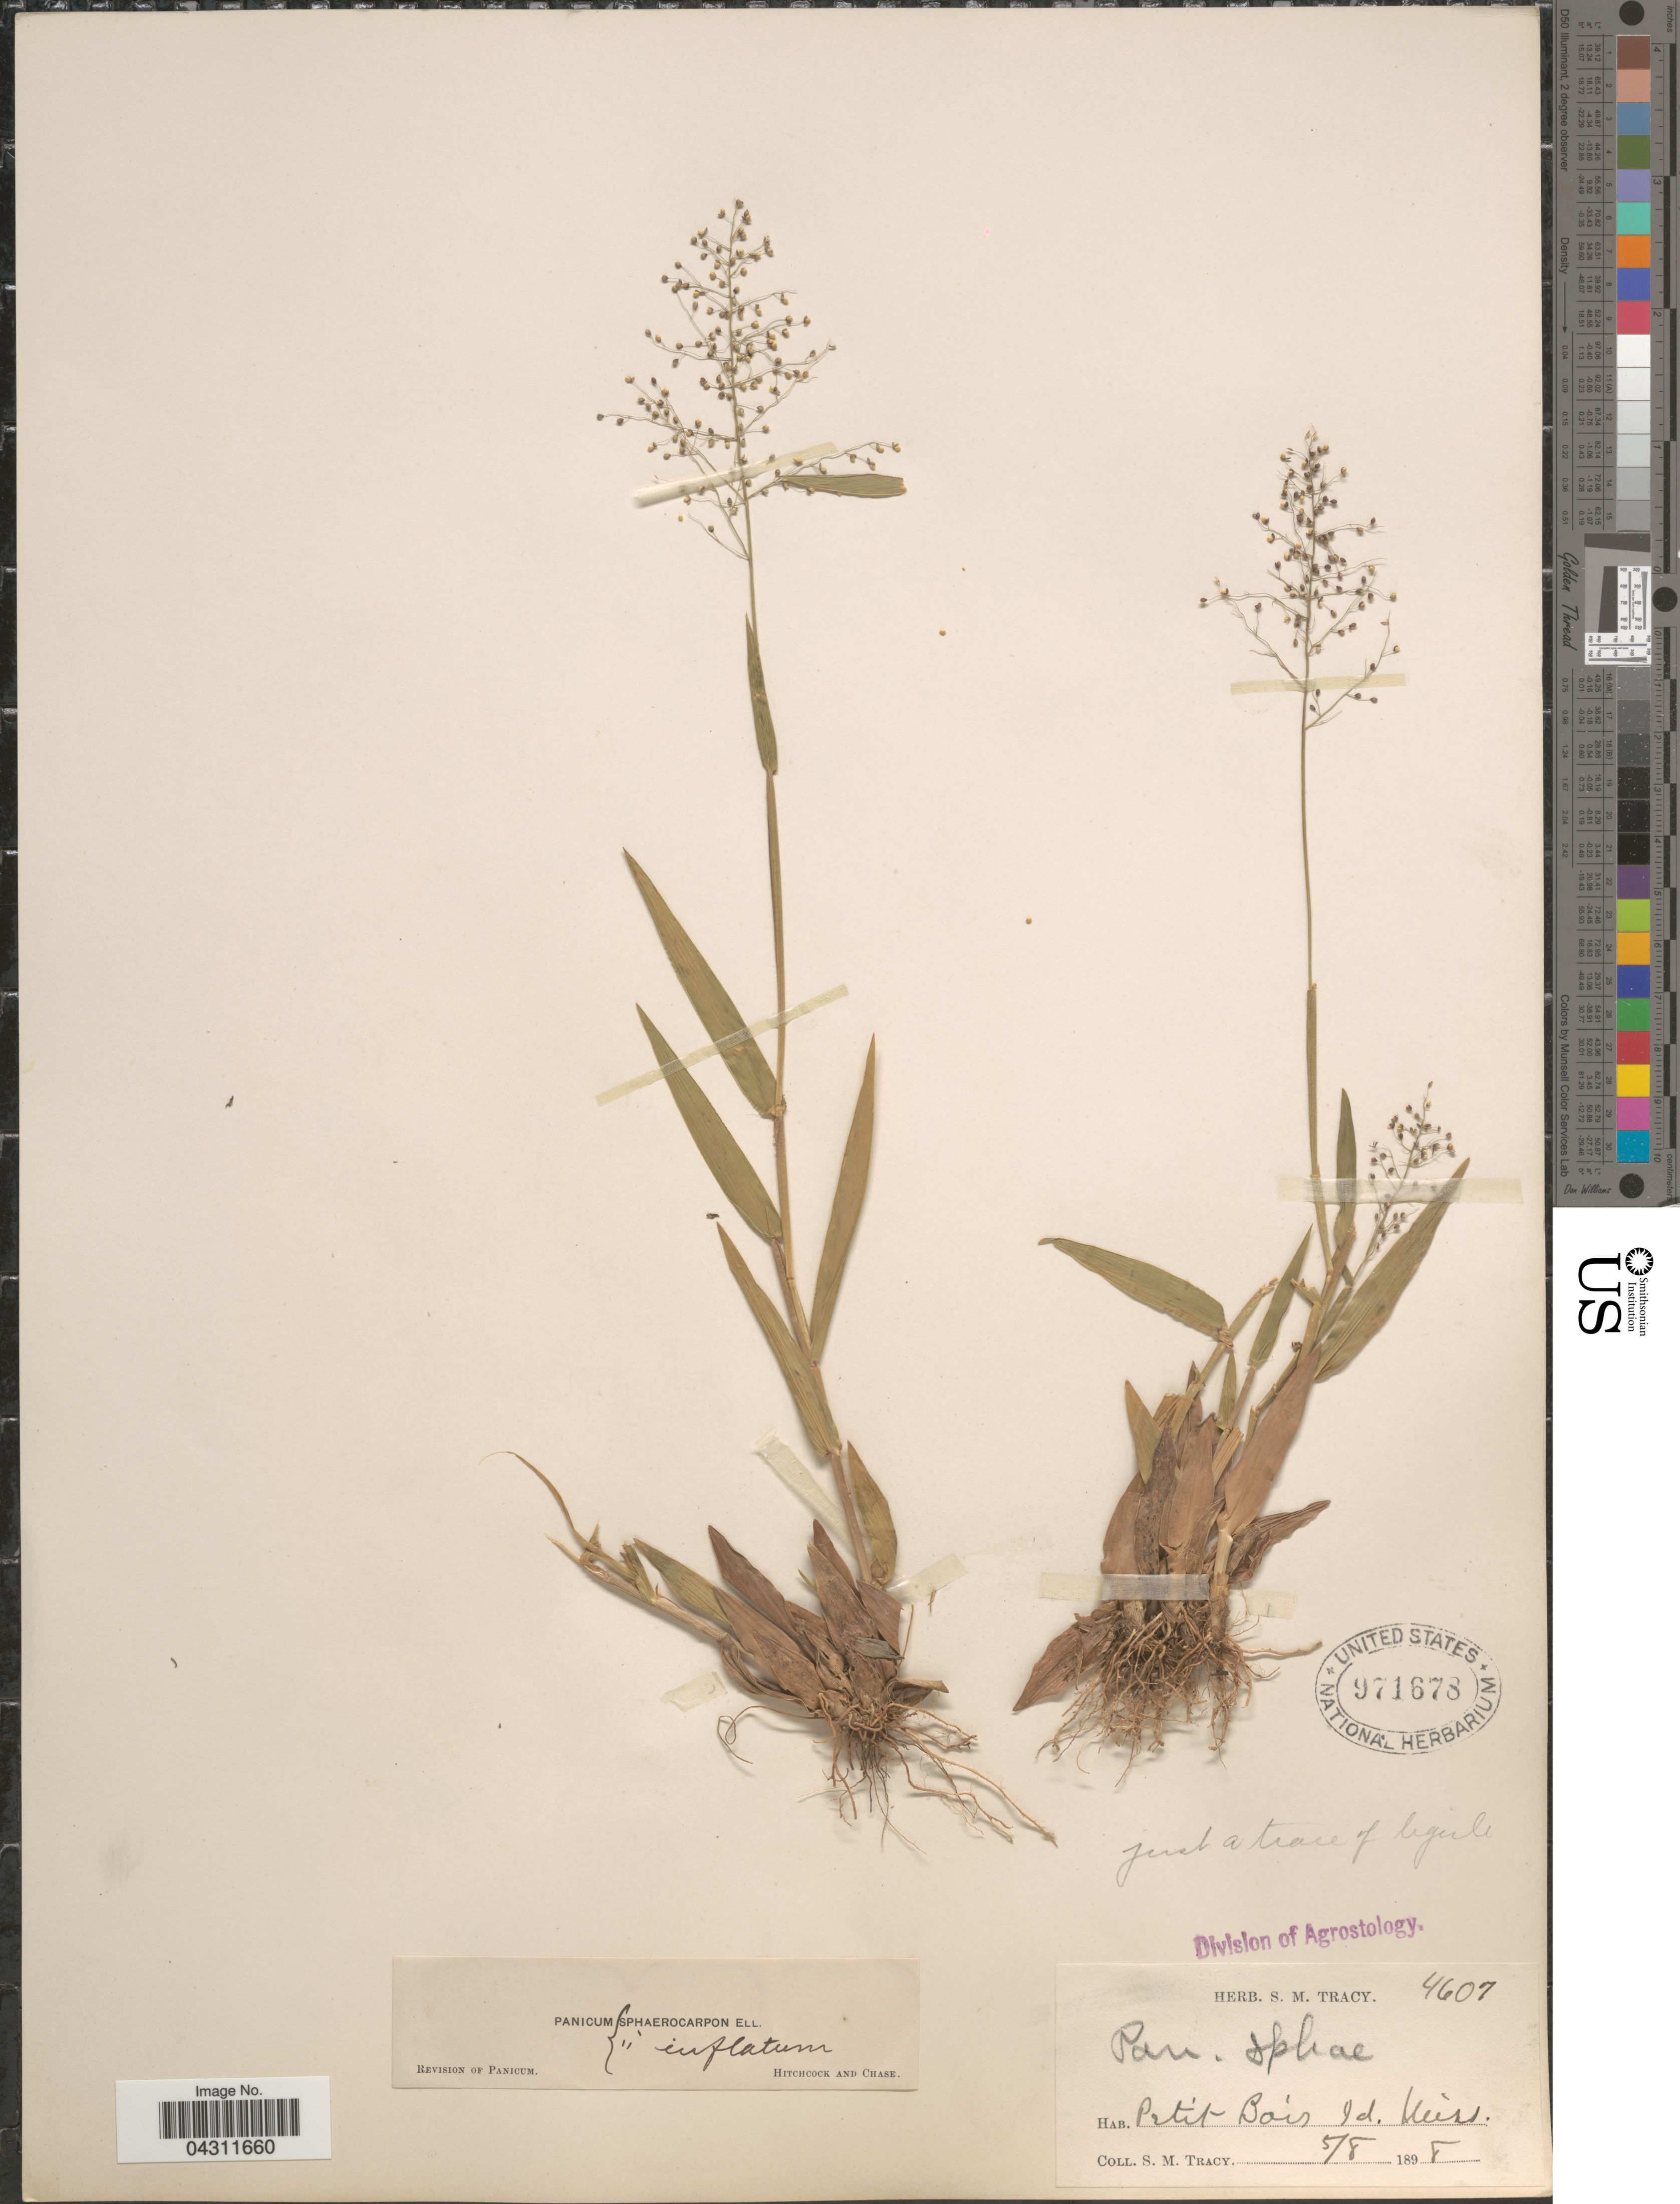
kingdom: Plantae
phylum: Tracheophyta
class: Liliopsida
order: Poales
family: Poaceae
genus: Dichanthelium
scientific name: Dichanthelium strigosum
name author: (Muhl. ex Elliott) Freckmann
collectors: S. M. Tracy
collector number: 4607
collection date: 1898-05-08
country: United States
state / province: Mississippi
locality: Petit Bois Id.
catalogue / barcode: US 971678